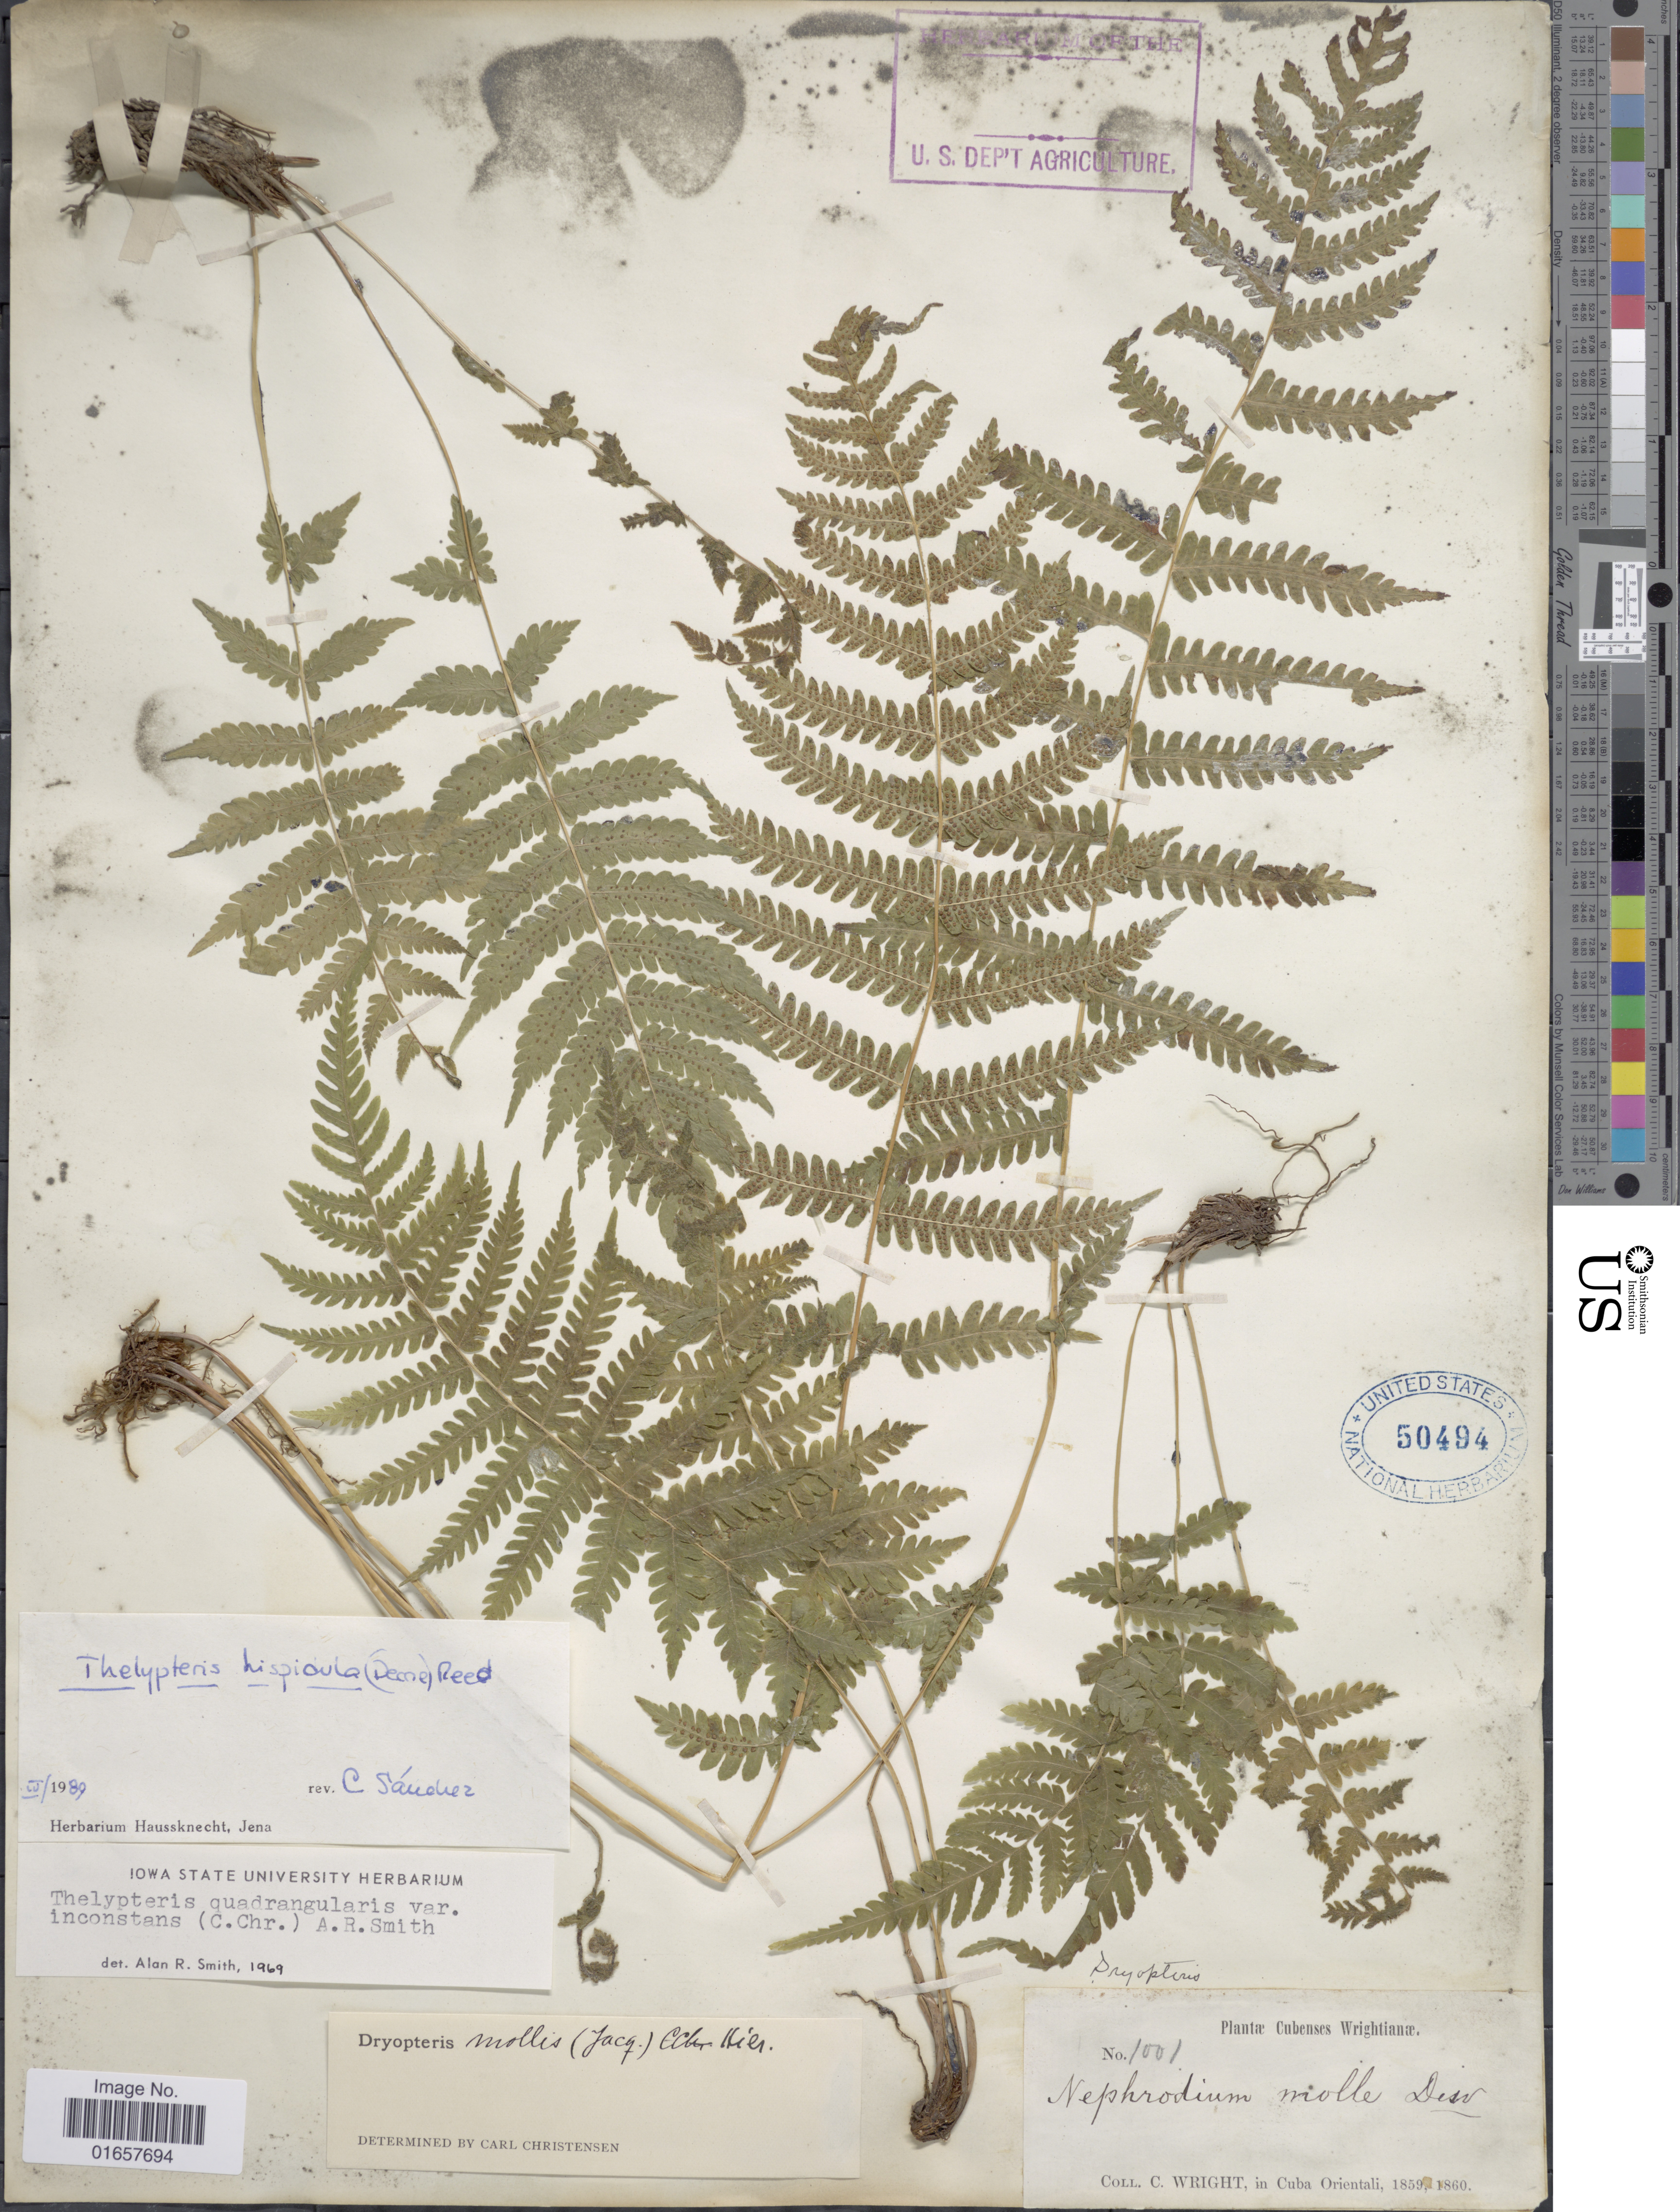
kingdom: Plantae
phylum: Tracheophyta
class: Polypodiopsida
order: Polypodiales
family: Thelypteridaceae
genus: Christella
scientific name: Christella hispidula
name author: (Decne.) Holttum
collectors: C. Wright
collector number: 1001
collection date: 1859/1860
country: Cuba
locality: Cubenses, Cuba Orientali.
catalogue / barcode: US 50494